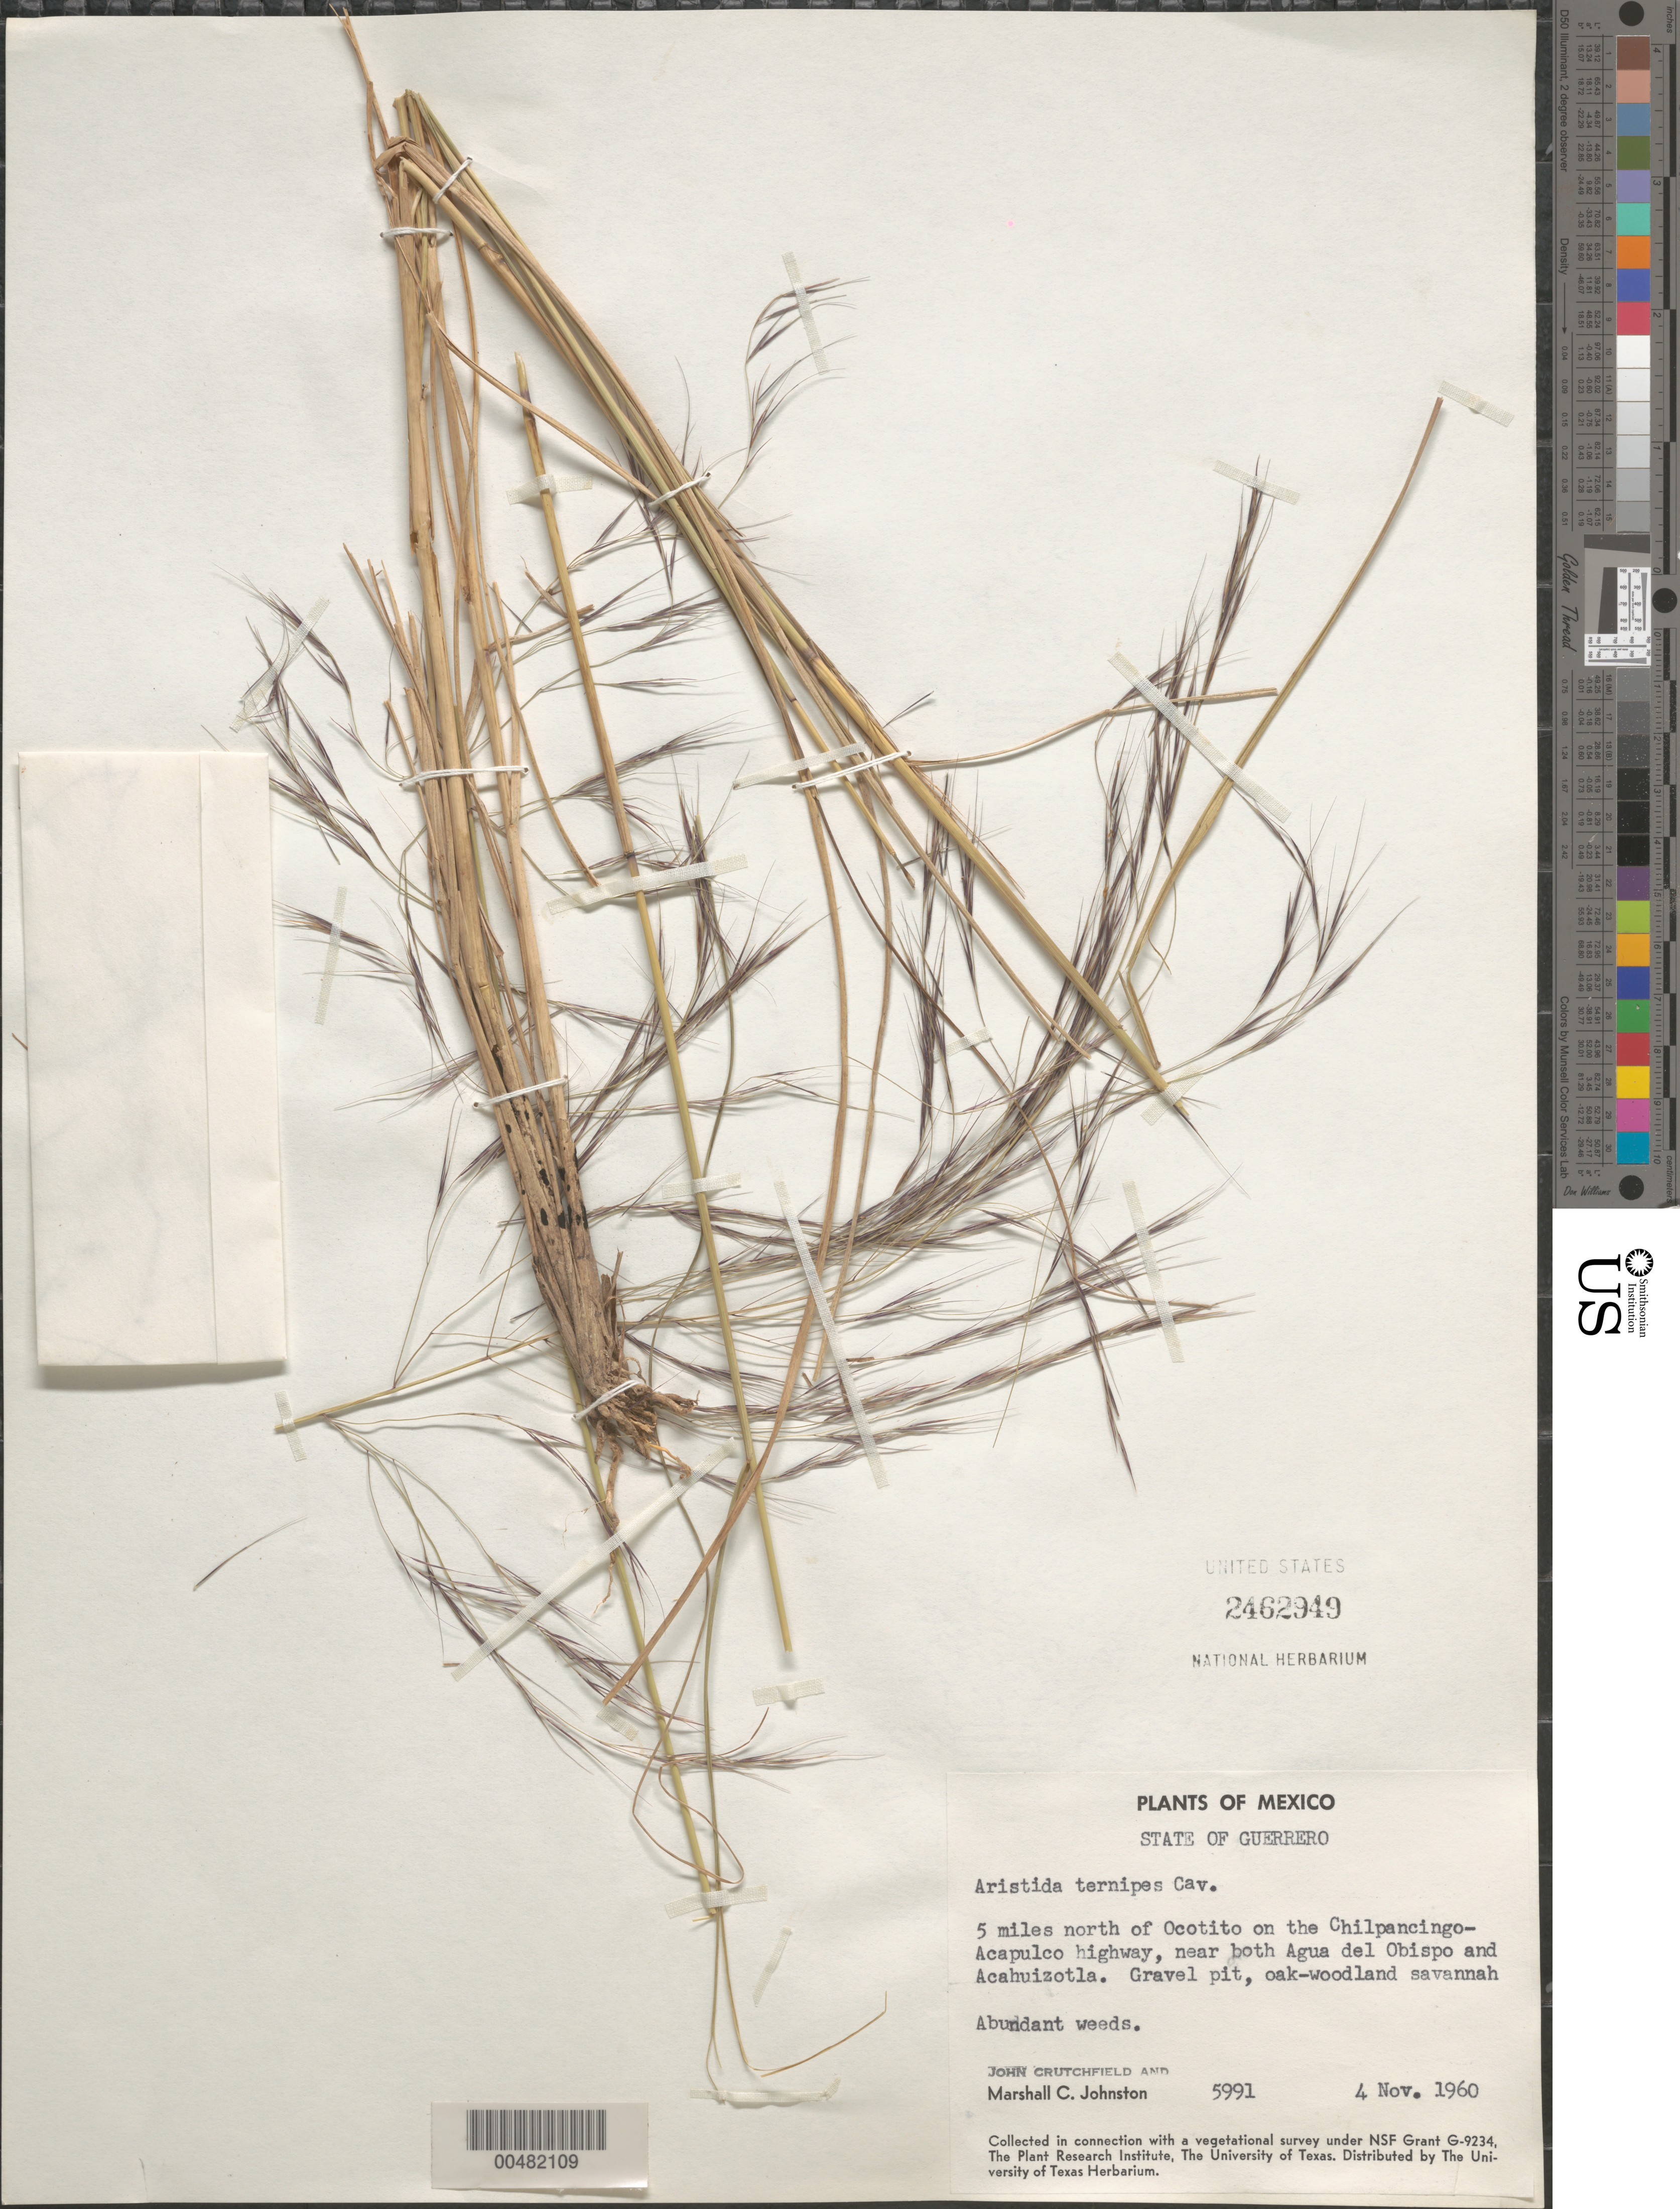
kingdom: Plantae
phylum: Tracheophyta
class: Liliopsida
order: Poales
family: Poaceae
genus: Aristida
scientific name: Aristida ternipes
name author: Cav.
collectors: J. Crutchfield & M. Johnston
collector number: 5991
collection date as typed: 4 Nov 1960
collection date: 1960-11-04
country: Mexico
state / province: Guerrero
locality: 5 mi N of Ocotito on the Chilpancingo - Acapulco highway, near both Agua del Obispo and Acahuizotla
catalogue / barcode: US 2462949